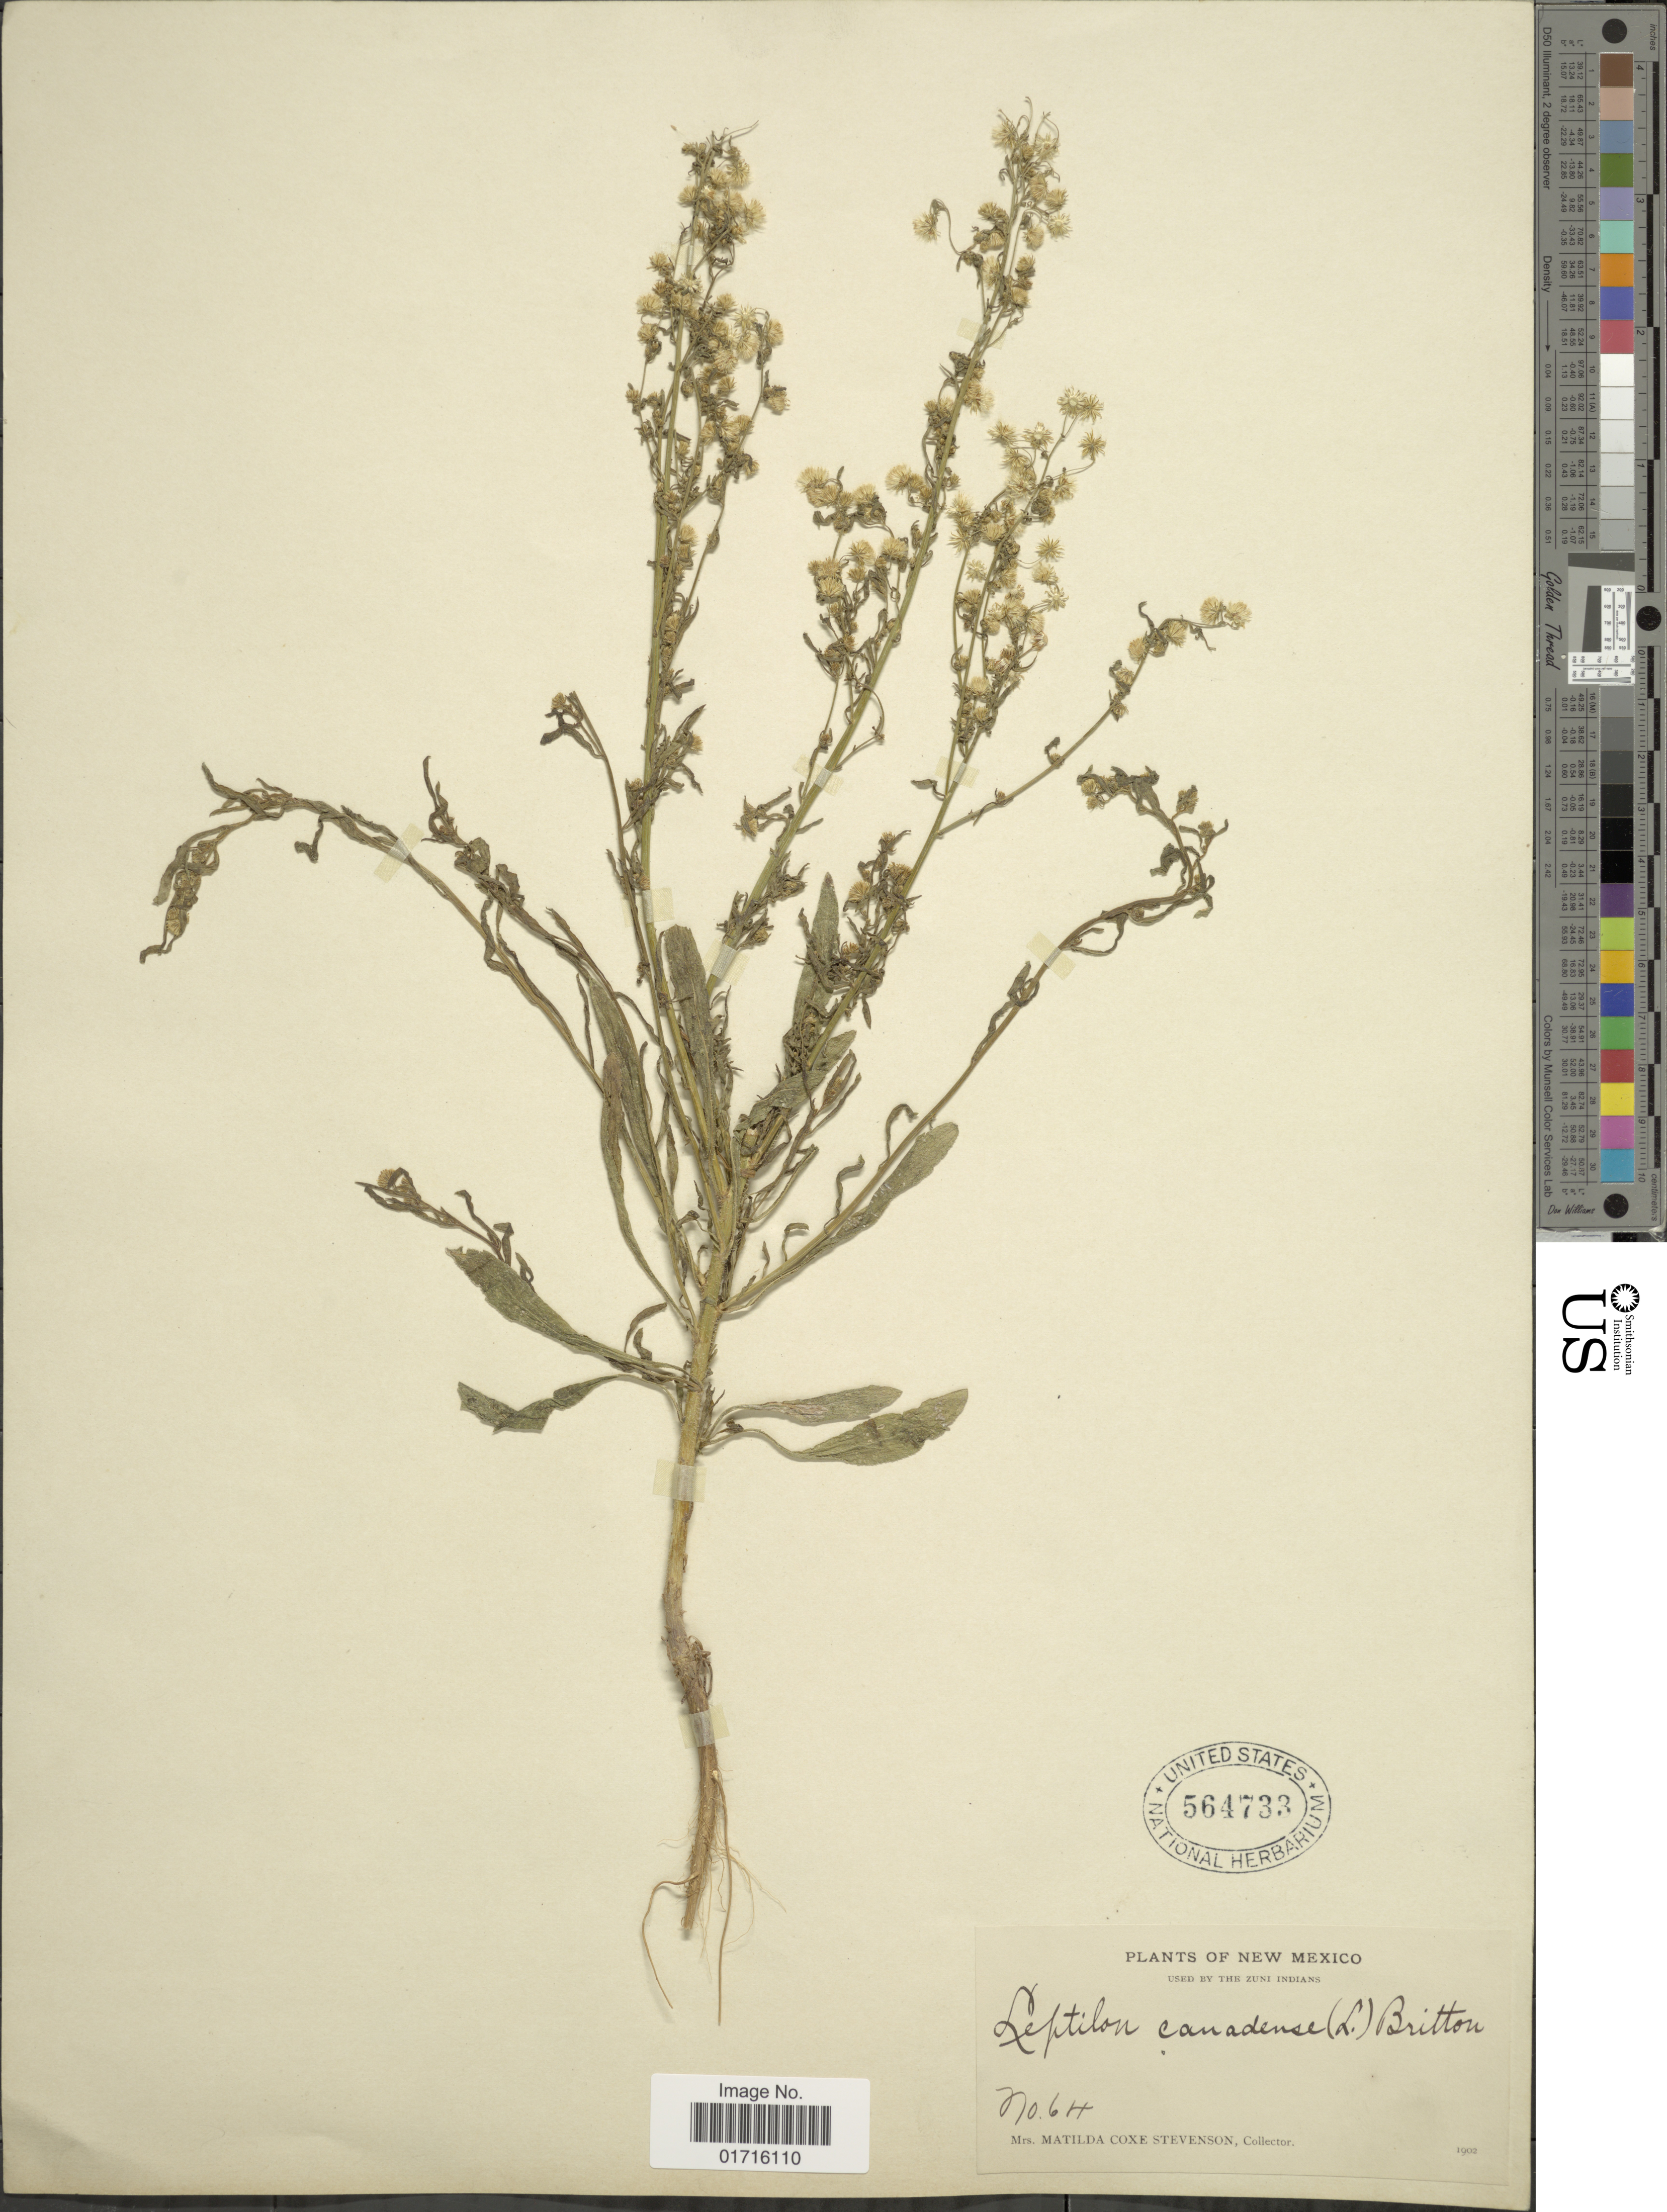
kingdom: Plantae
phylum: Tracheophyta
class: Magnoliopsida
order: Asterales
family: Asteraceae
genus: Conyza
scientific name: Conyza canadensis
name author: (L.) Cronq.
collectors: M. Stevenson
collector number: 614*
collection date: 1902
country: United States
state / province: New Mexico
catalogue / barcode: US 564733